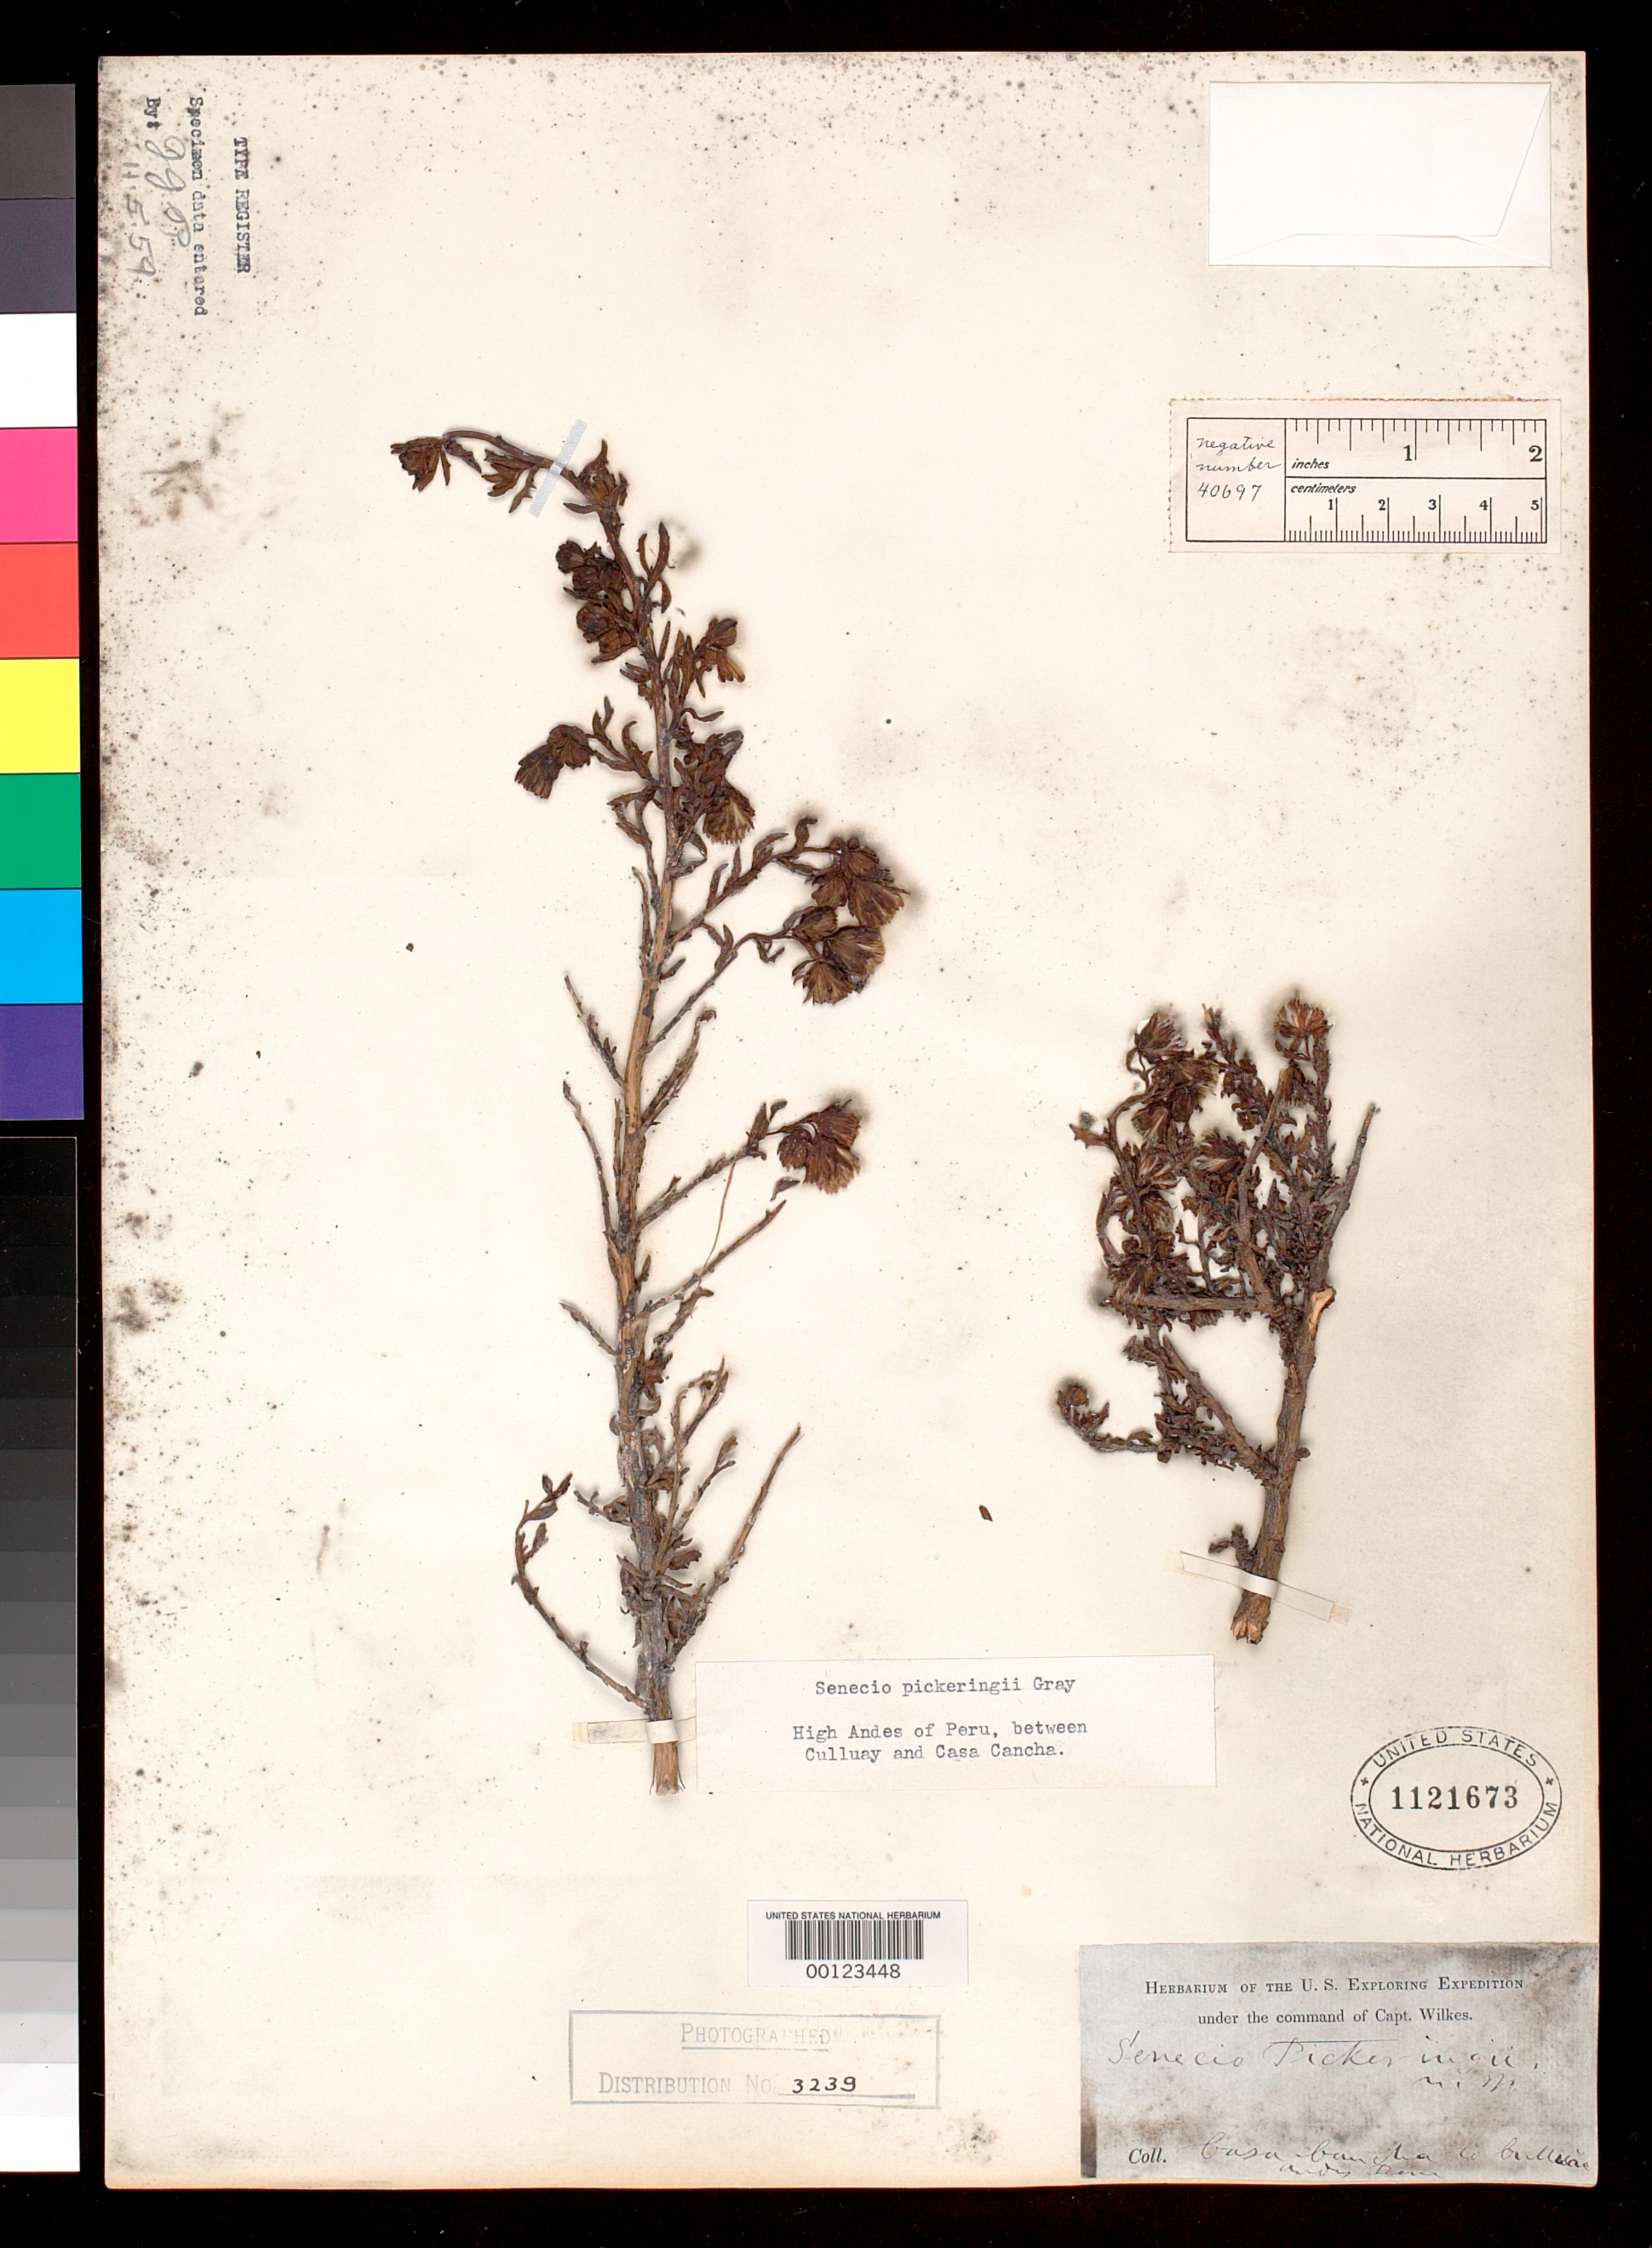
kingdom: Plantae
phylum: Tracheophyta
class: Magnoliopsida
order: Asterales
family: Asteraceae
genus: Senecio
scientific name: Senecio pickeringii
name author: A. Gray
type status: Type Collection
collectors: Wilkes Explor. Exped.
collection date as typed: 1838 to -- --- 1842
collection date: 1838/1842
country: Peru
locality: between Culluay and Casa Cancha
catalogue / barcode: US 1121673